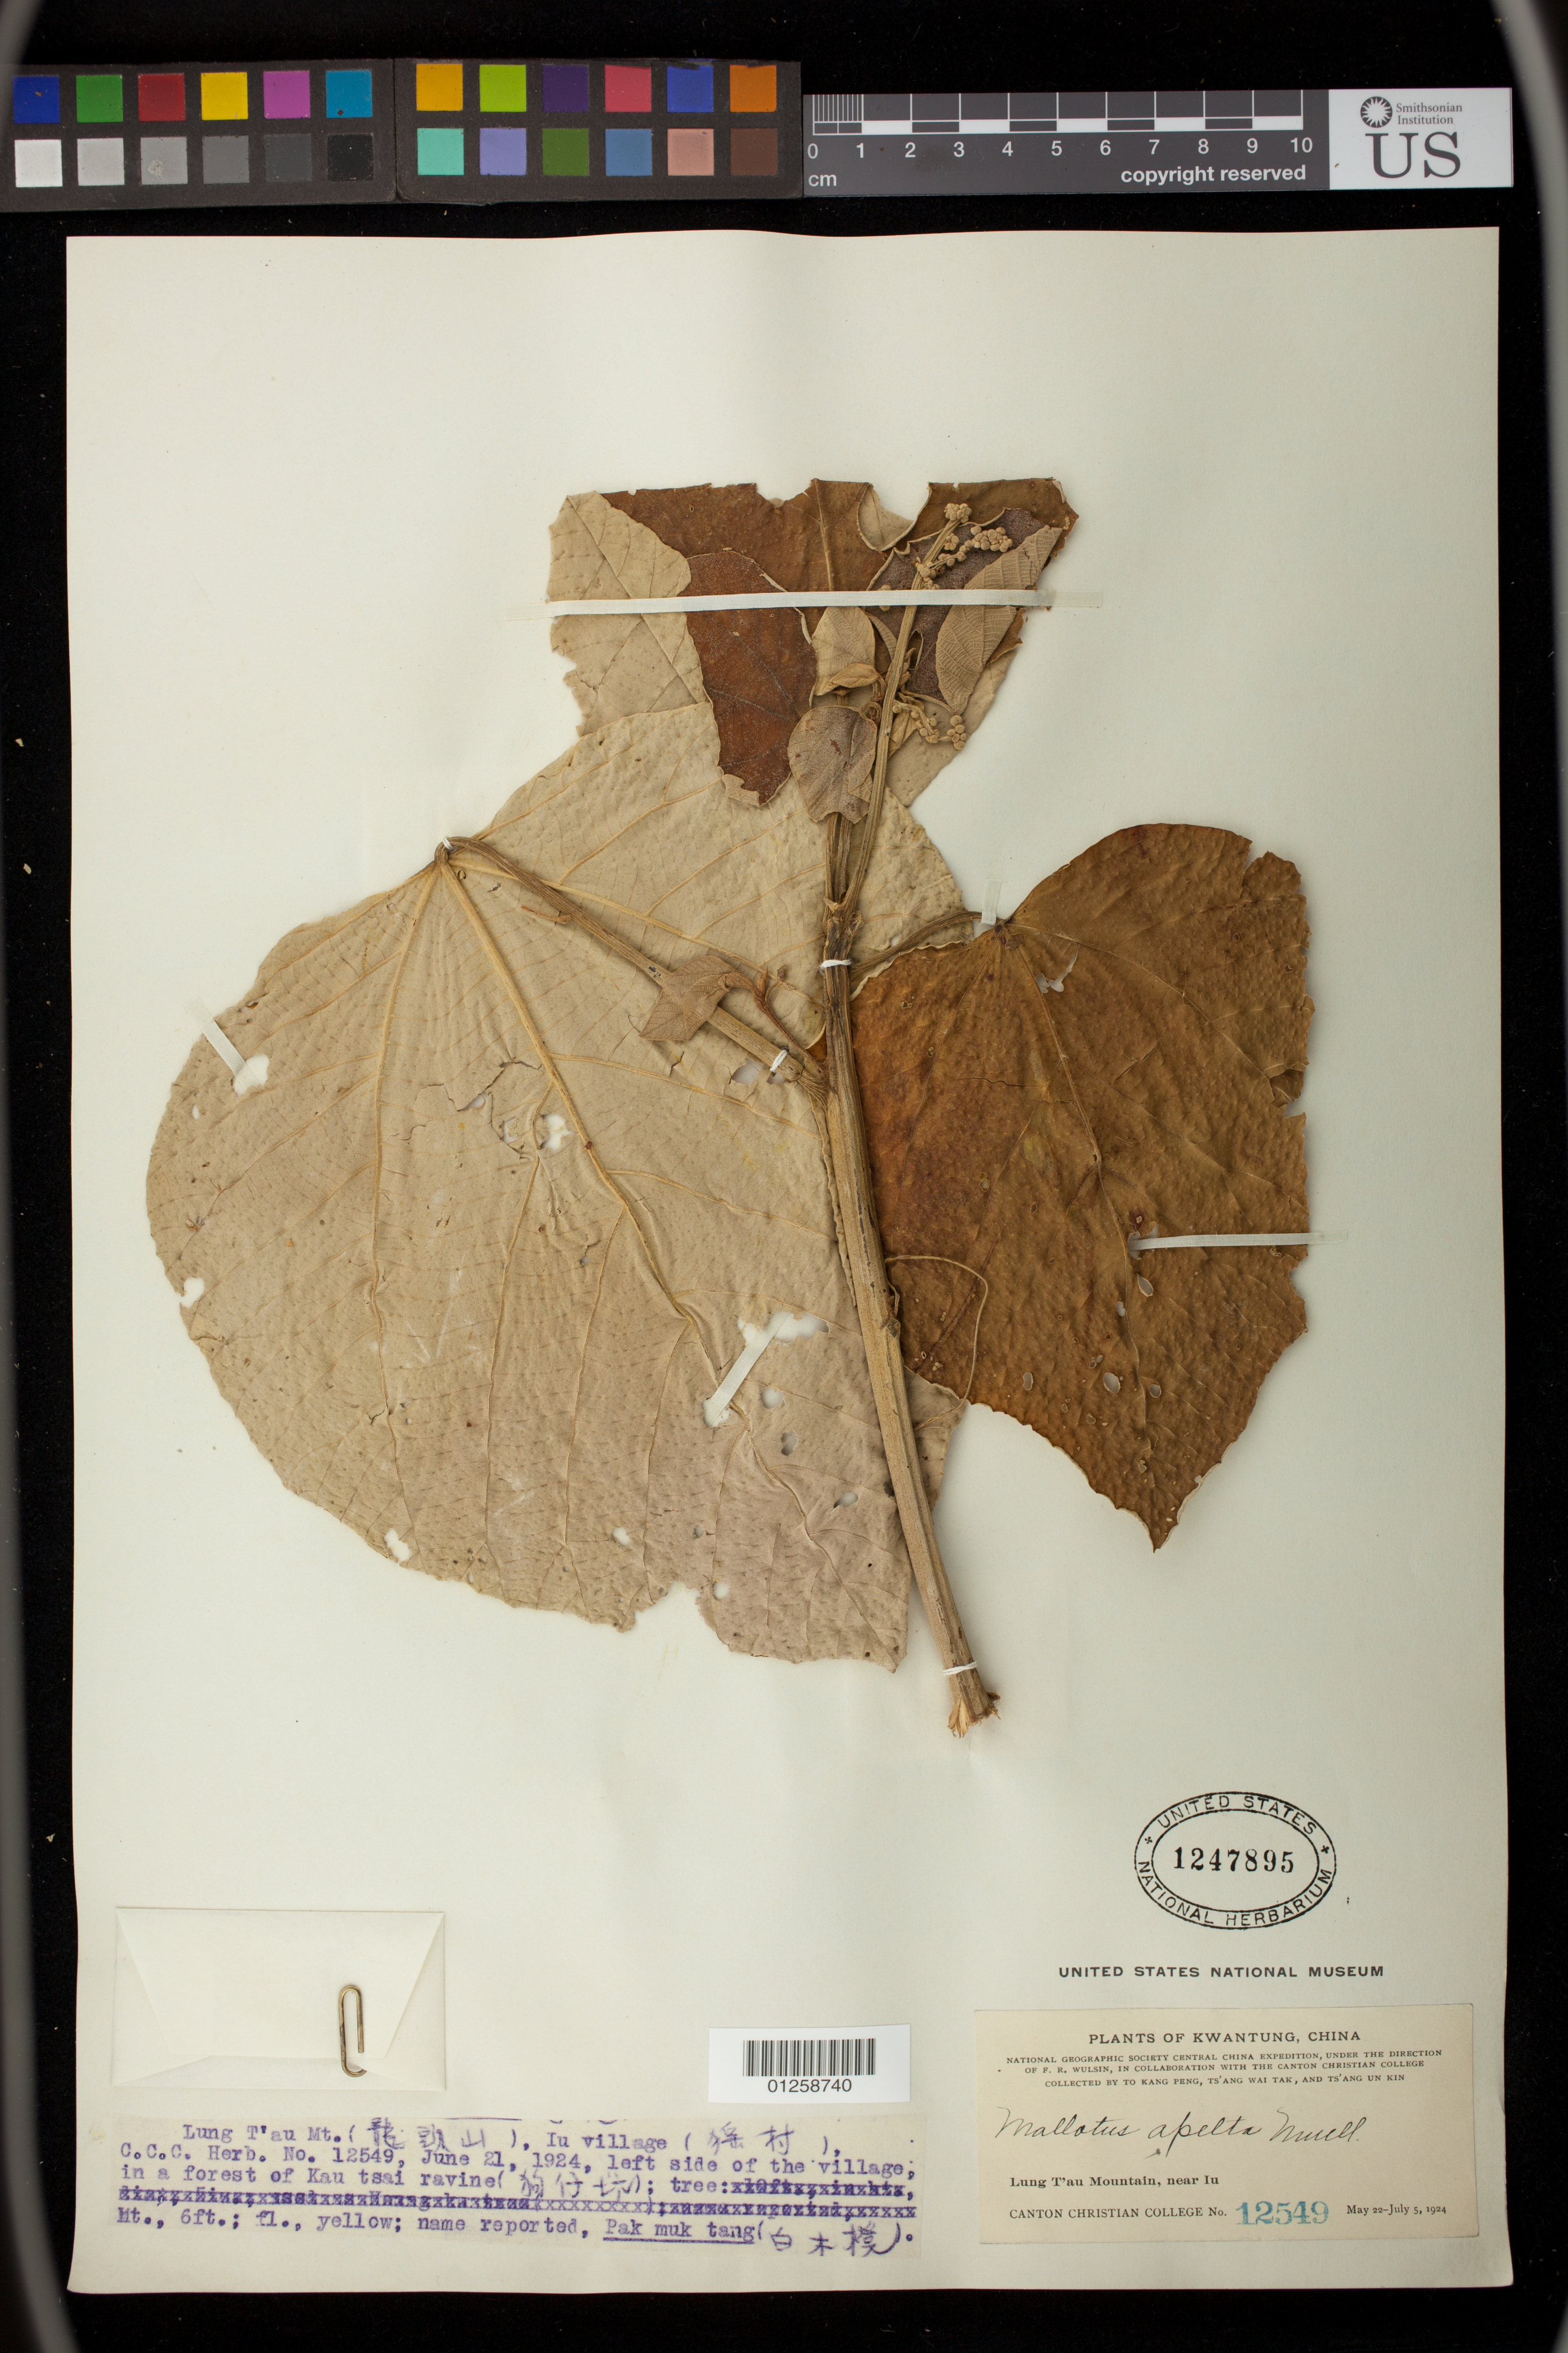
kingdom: Plantae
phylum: Tracheophyta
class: Magnoliopsida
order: Malpighiales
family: Euphorbiaceae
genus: Mallotus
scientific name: Mallotus apelta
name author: (Lour.) Müll. Arg.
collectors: T. K. Peng, W. T. Tsang & U. K. Tsang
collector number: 12549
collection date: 1924-06-21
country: China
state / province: Guangdong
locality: Lung T'au Mountain, Iu village. Left side of the village in a forest of Kau tsai ravine.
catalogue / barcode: US 1247895